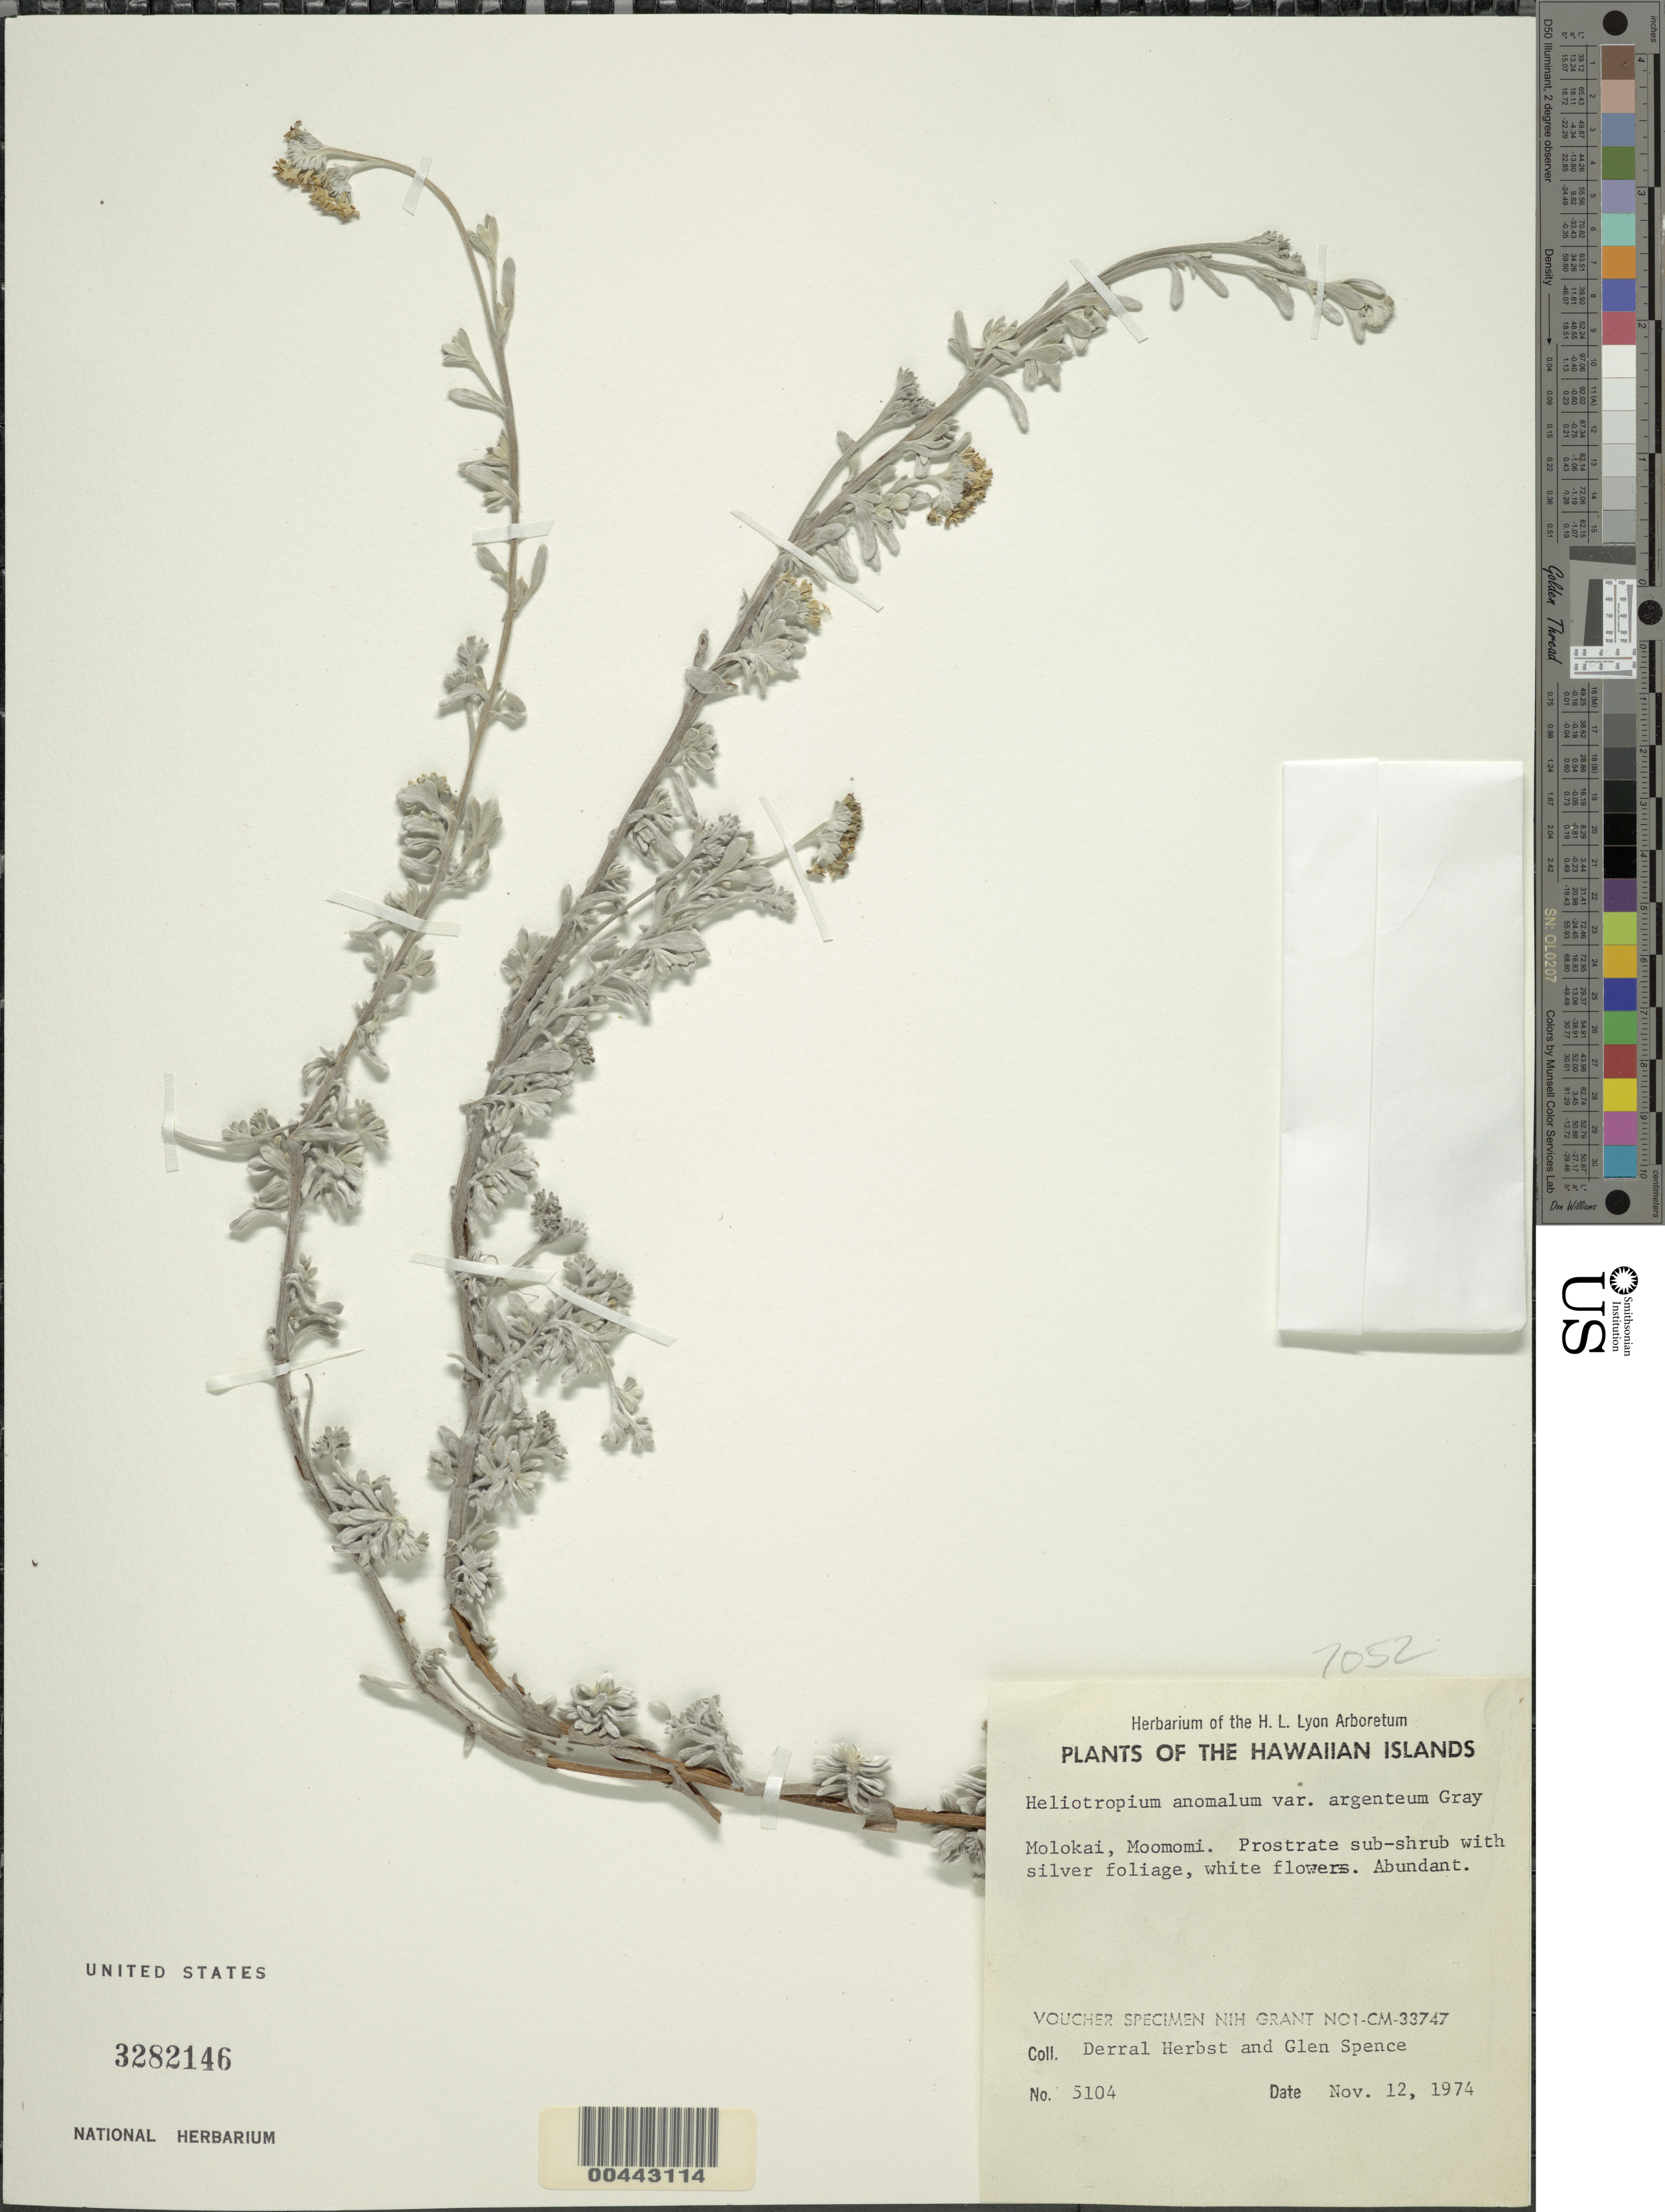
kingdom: Plantae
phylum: Tracheophyta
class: Magnoliopsida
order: Boraginales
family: Heliotropiaceae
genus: Heliotropium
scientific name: Heliotropium anomalum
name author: Hook. & Arn.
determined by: Wagner, W. L., (BOT), Smithsonian Institution - National Museum of Natural History (UNITED STATES)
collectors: D. R. Herbst & G. Spence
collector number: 5104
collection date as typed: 12 Nov 1974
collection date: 1974-11-12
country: United States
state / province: Hawaii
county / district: Maui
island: Moloka'i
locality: Moomomi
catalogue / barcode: US 3282146